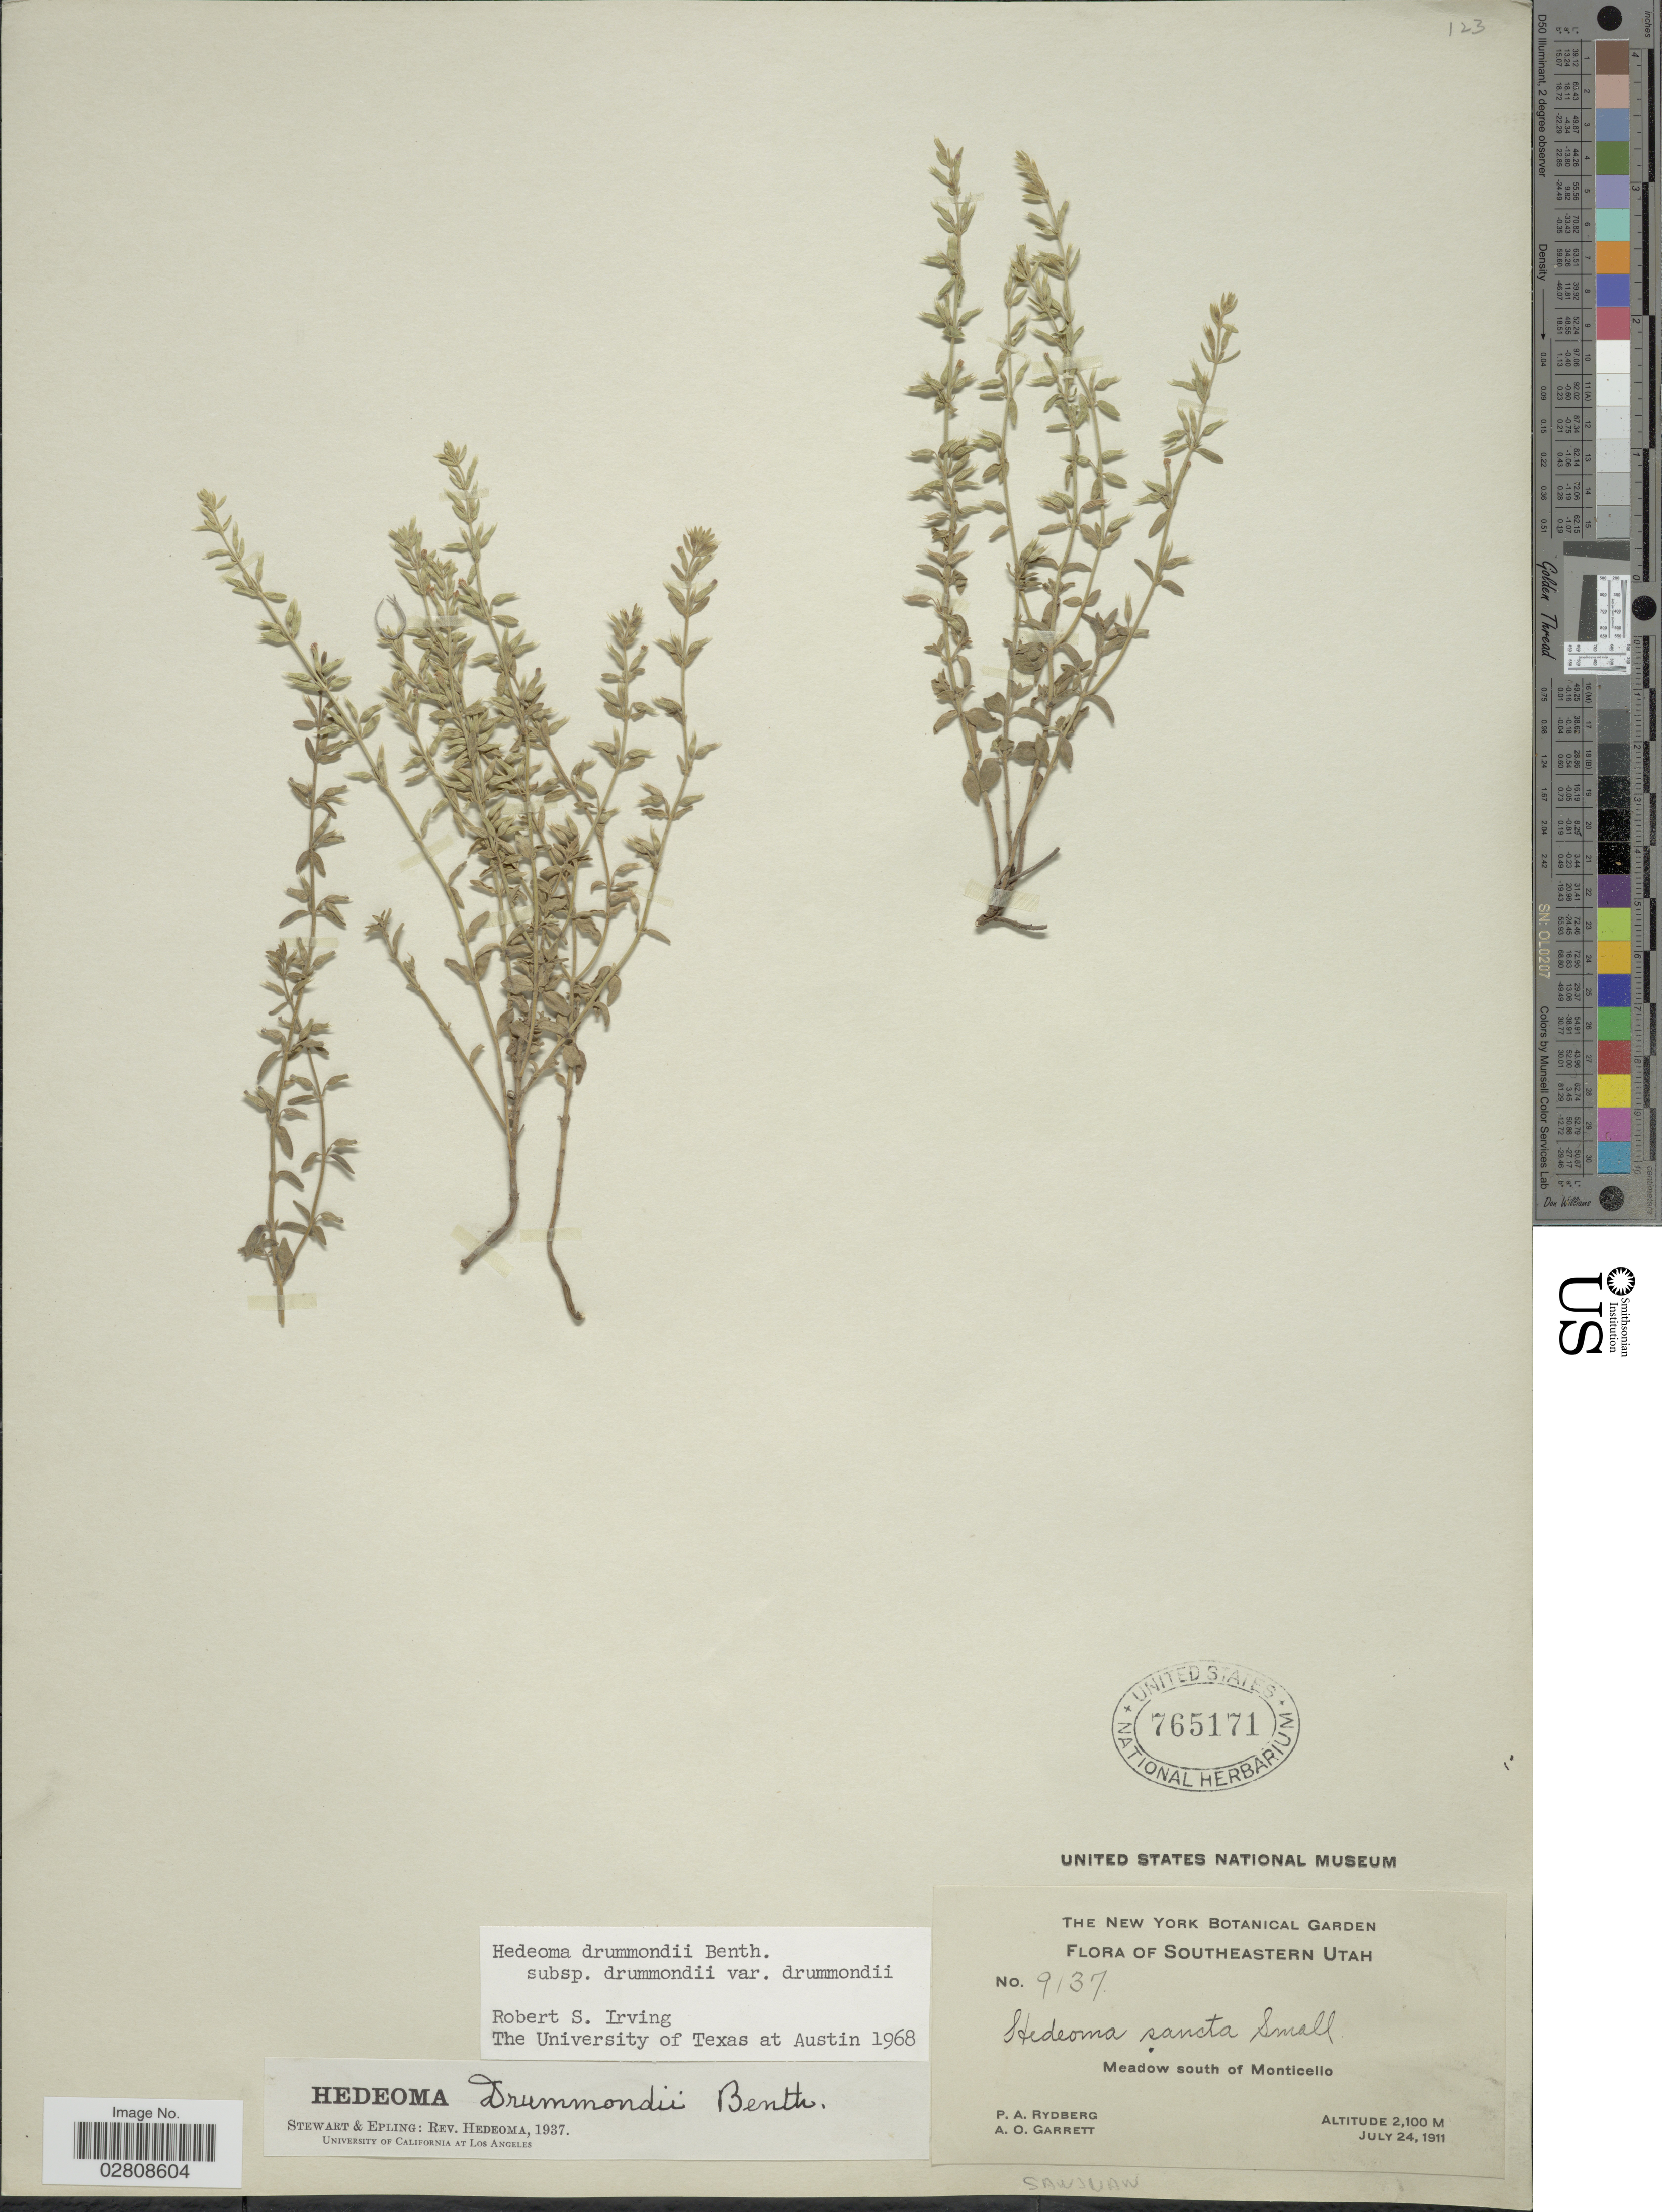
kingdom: Plantae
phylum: Tracheophyta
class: Magnoliopsida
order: Lamiales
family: Lamiaceae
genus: Hedeoma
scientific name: Hedeoma drummondii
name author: Benth.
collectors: P. A. Rydberg & A. O. Garrett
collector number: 9137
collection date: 1911-07-24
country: United States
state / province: Utah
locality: Southeastern Utah. Meadow south of Monticello.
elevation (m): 2100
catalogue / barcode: US 765171